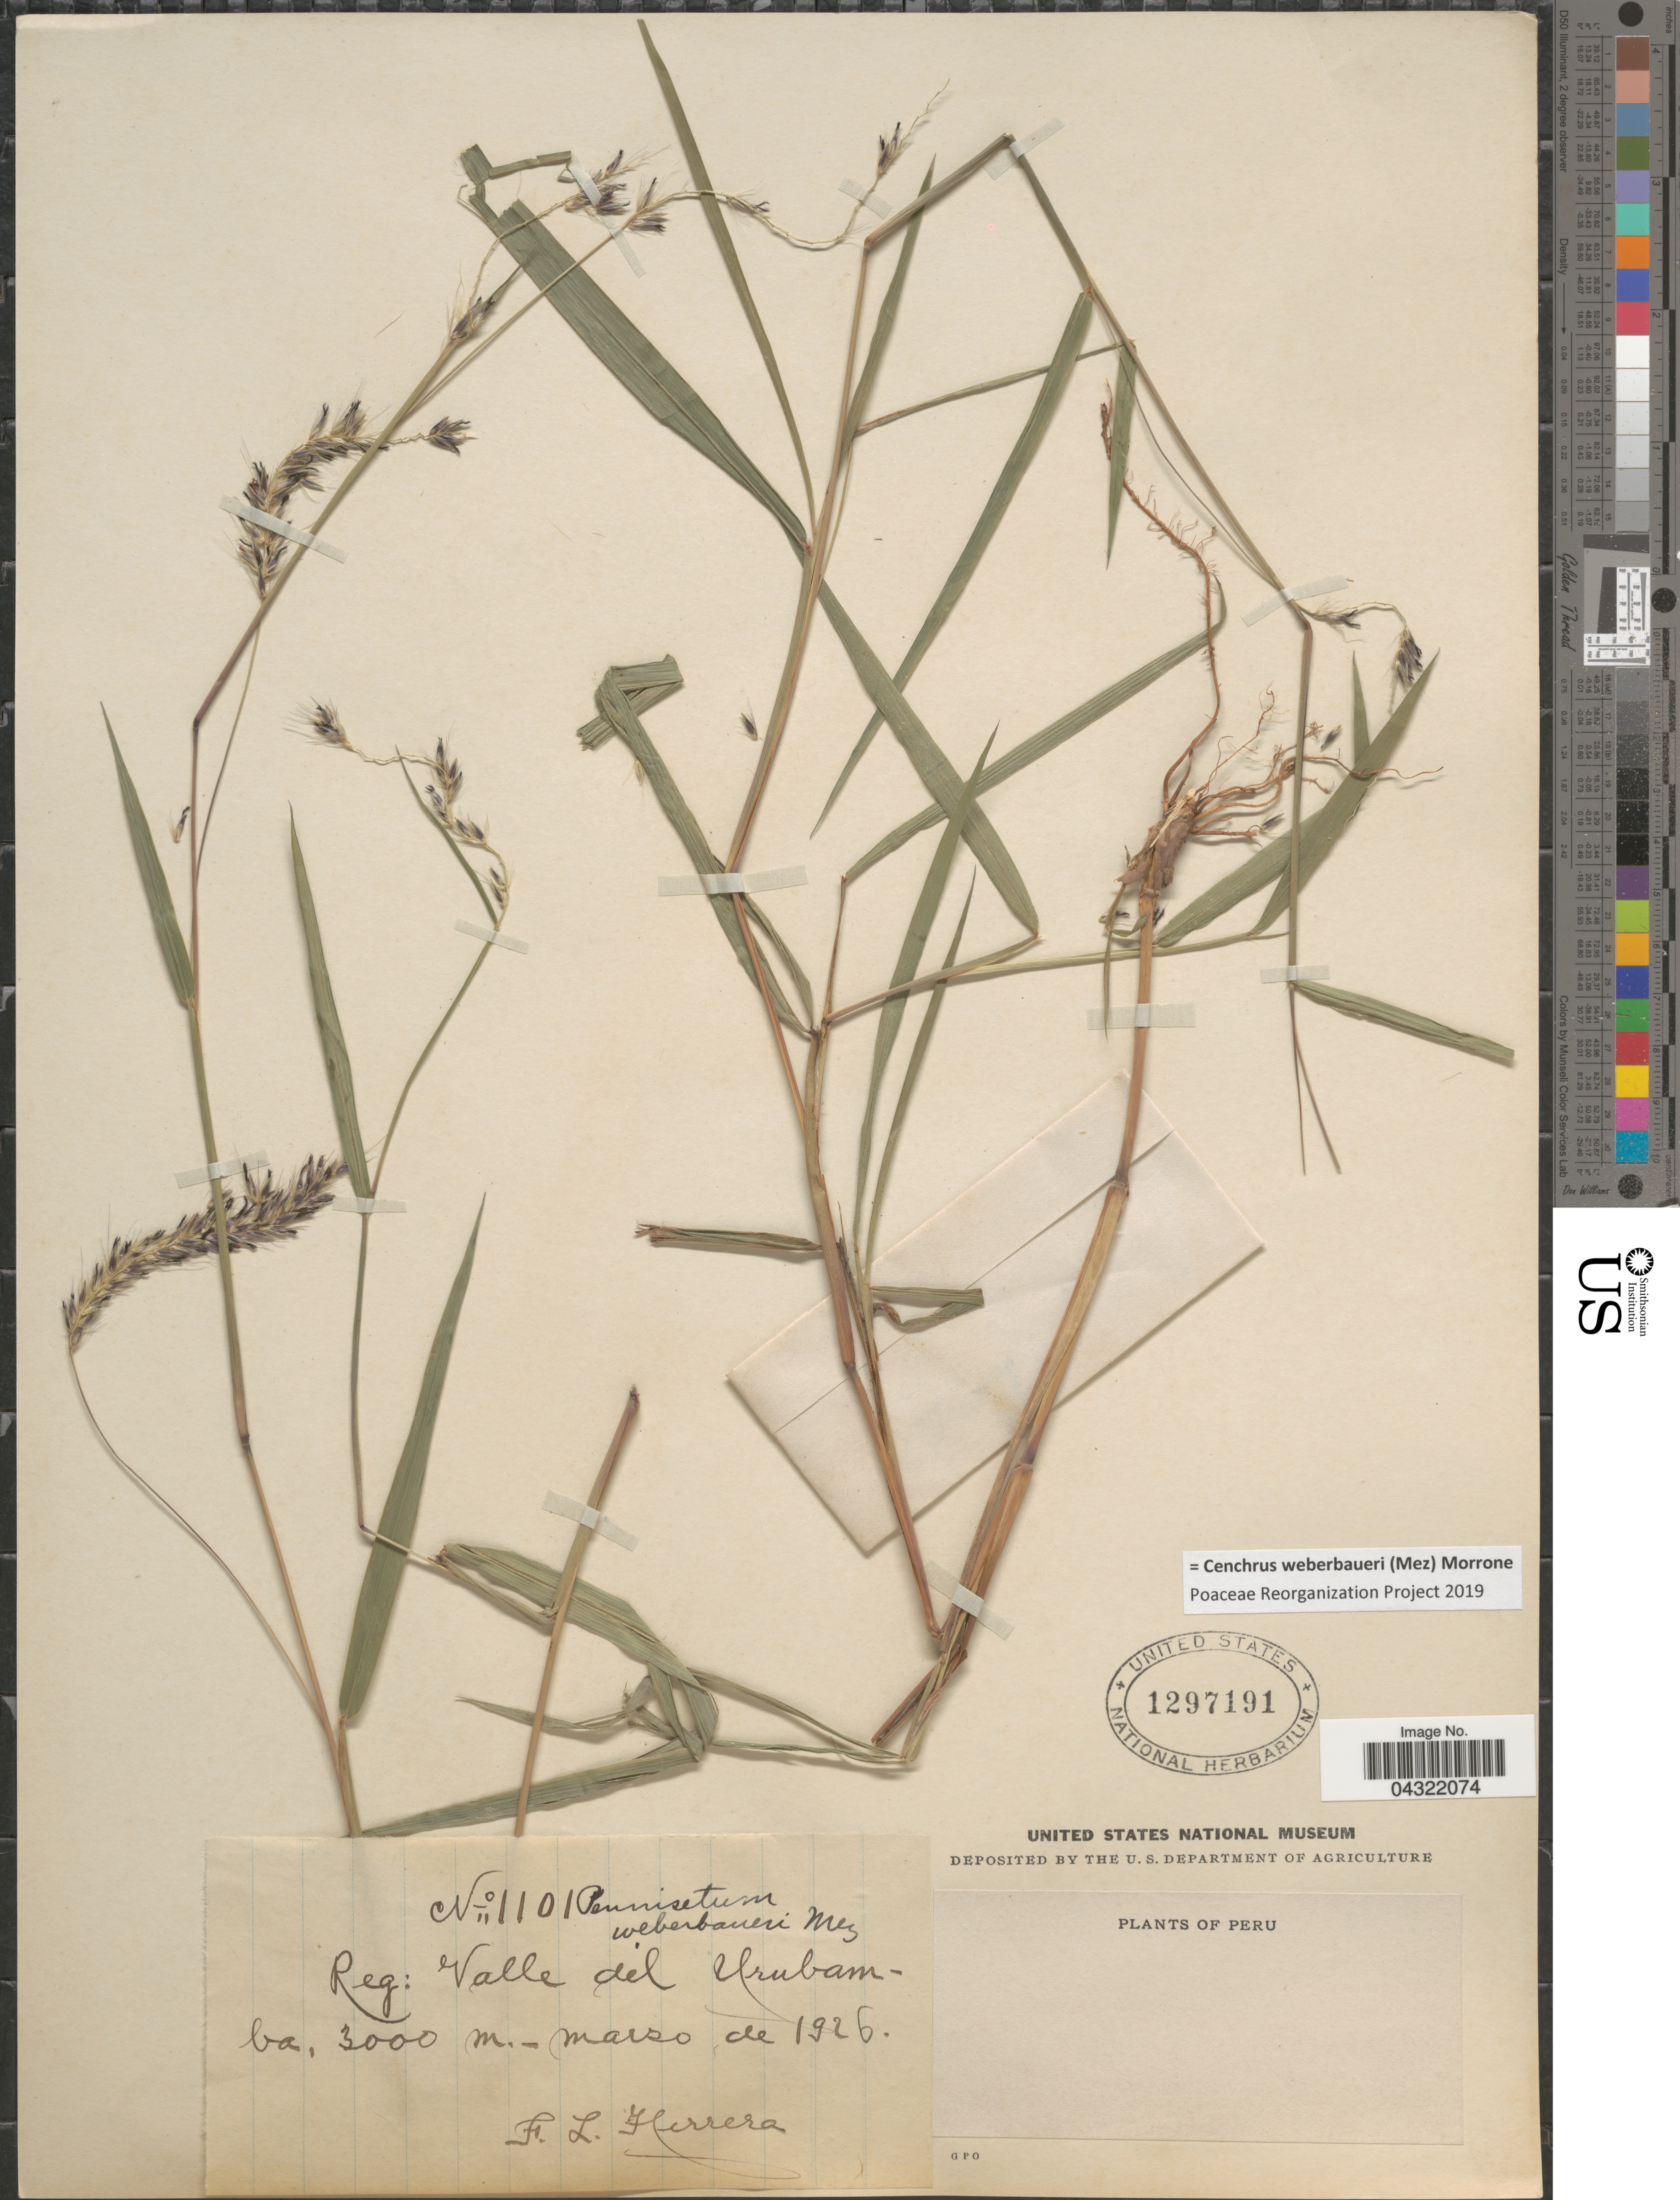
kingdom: Plantae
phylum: Tracheophyta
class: Liliopsida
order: Poales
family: Poaceae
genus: Cenchrus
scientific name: Cenchrus weberbaueri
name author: (Mez) Morrone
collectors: F. L. Herrera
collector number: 1101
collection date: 1926-03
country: Peru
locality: Reg: Valle del Urubamba.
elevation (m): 3000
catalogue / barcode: US 1297191